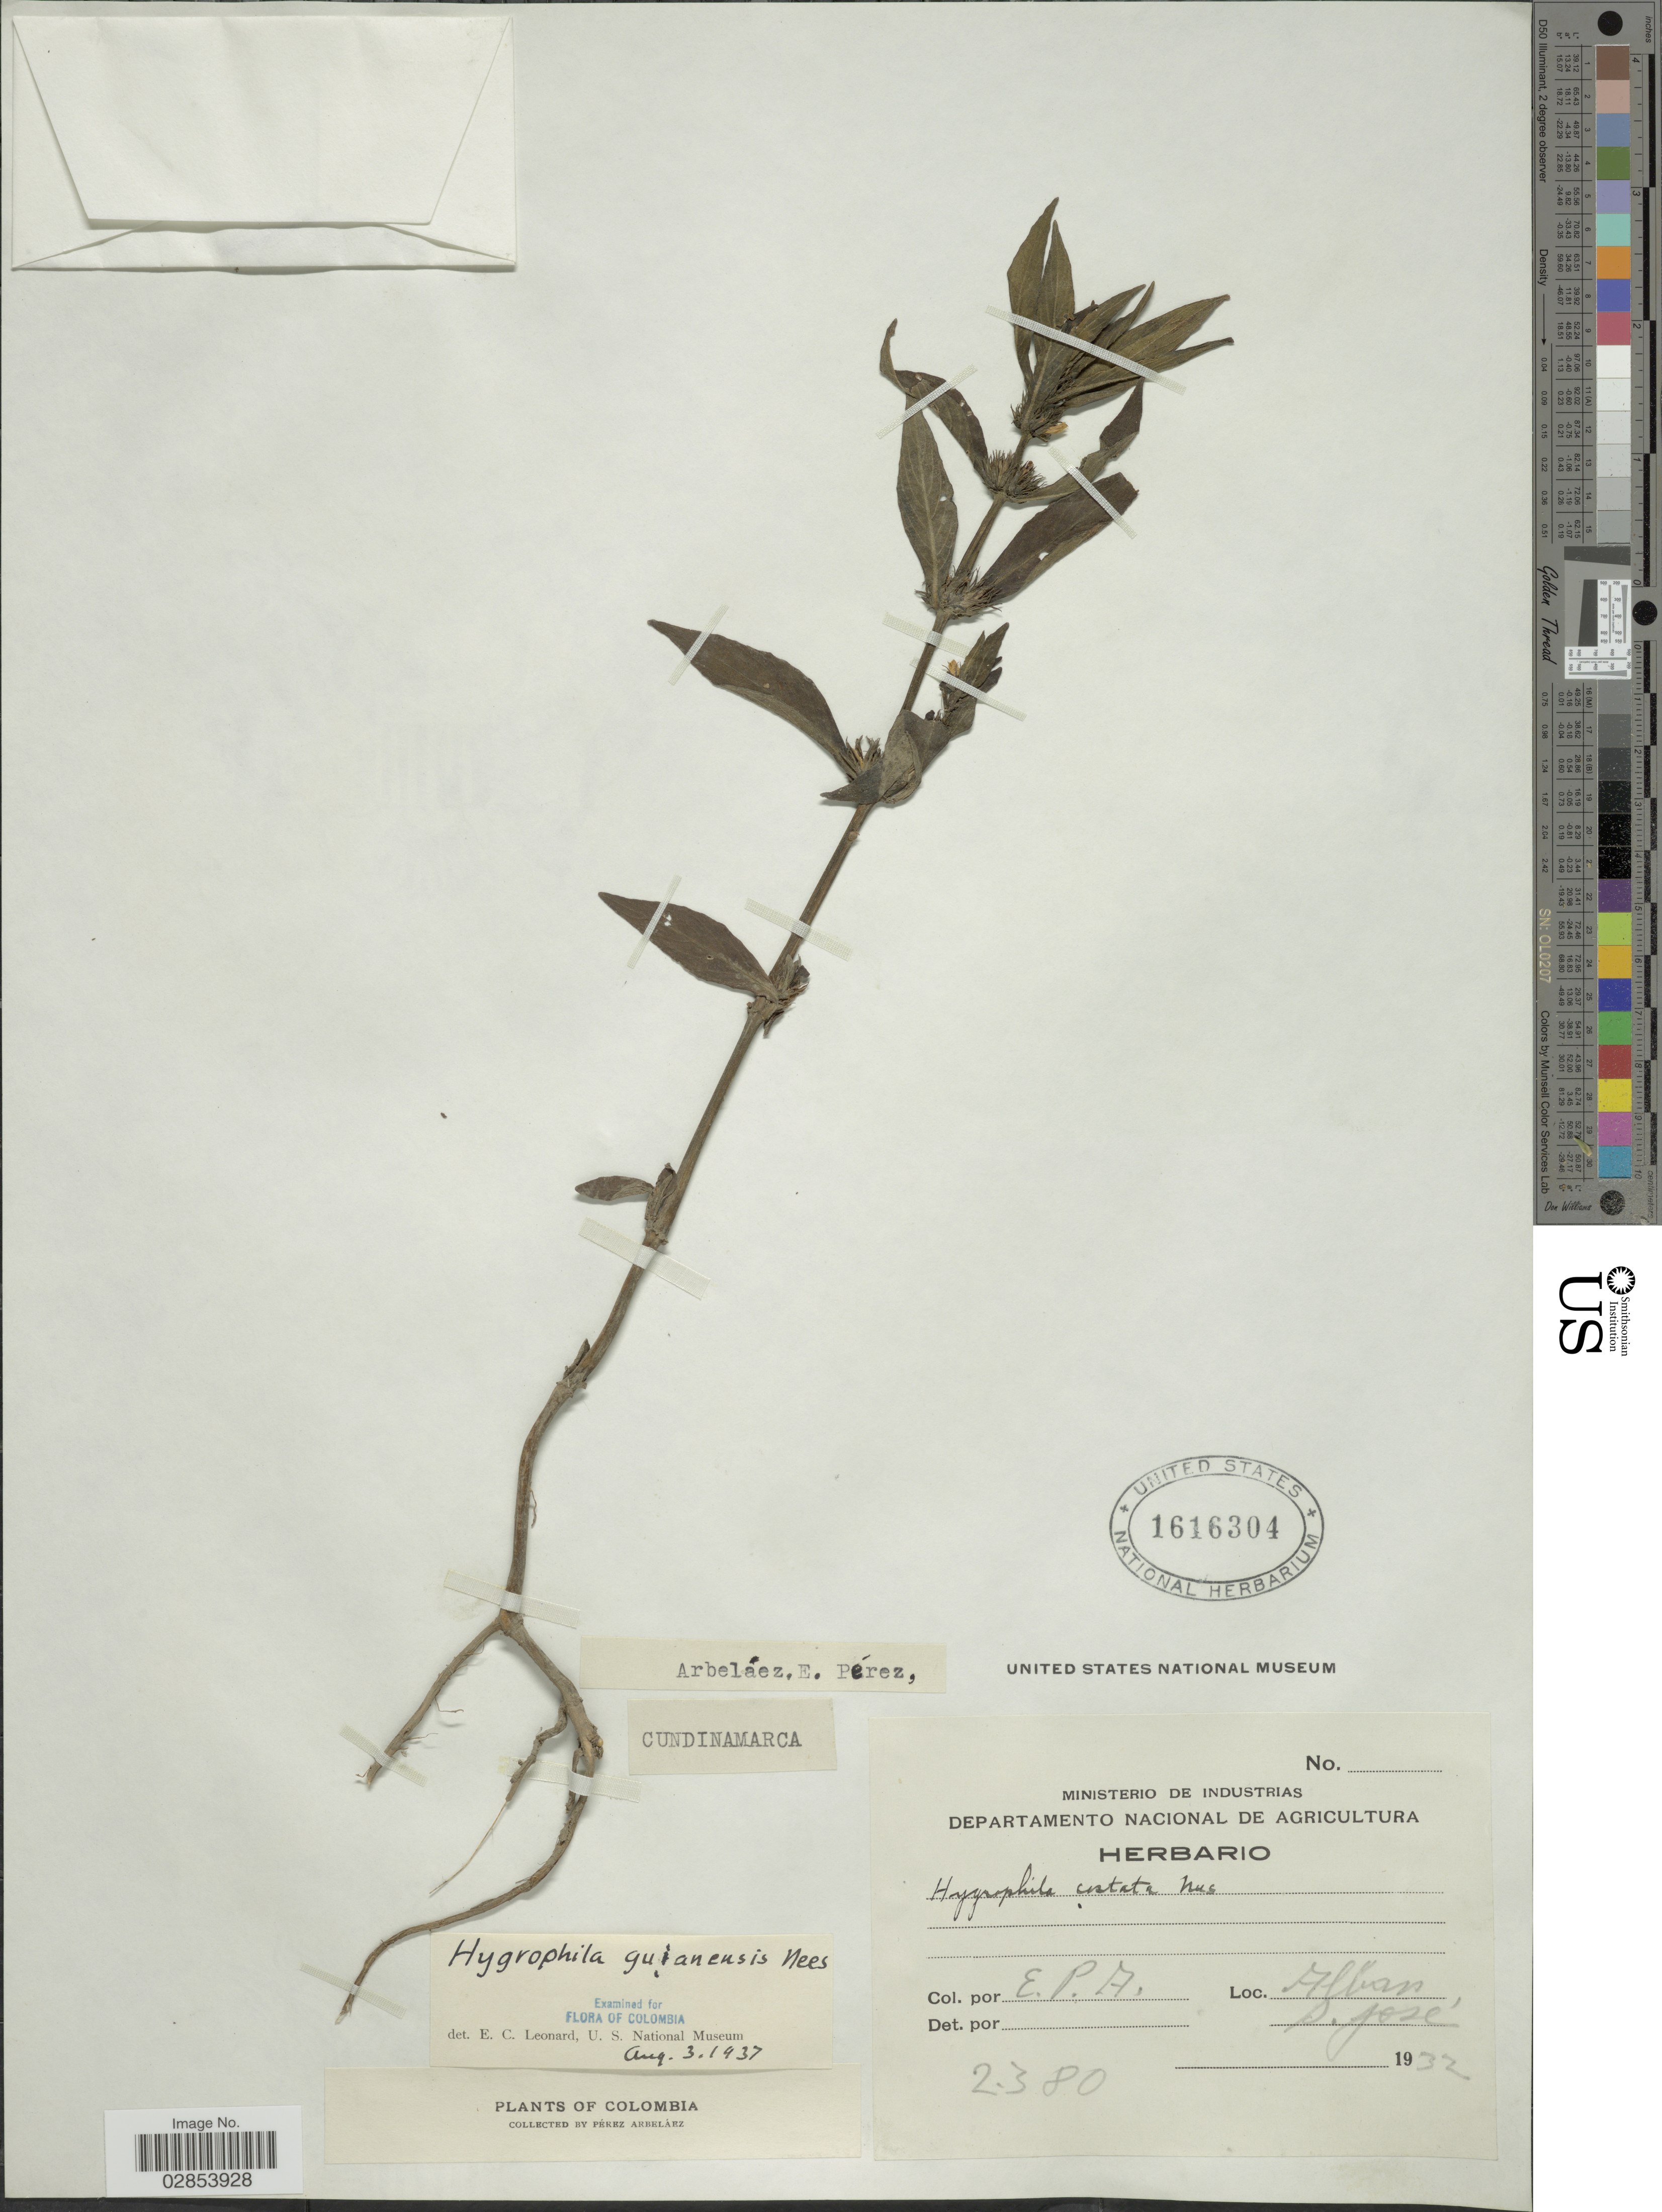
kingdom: Plantae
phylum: Tracheophyta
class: Magnoliopsida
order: Lamiales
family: Acanthaceae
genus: Hygrophila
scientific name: Hygrophila costata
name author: Nees & T. Nees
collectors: E. Pérez Arbeláez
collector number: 2380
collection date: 1932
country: Colombia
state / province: Cundinamarca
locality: Alban, S. José.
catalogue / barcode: US 1616304